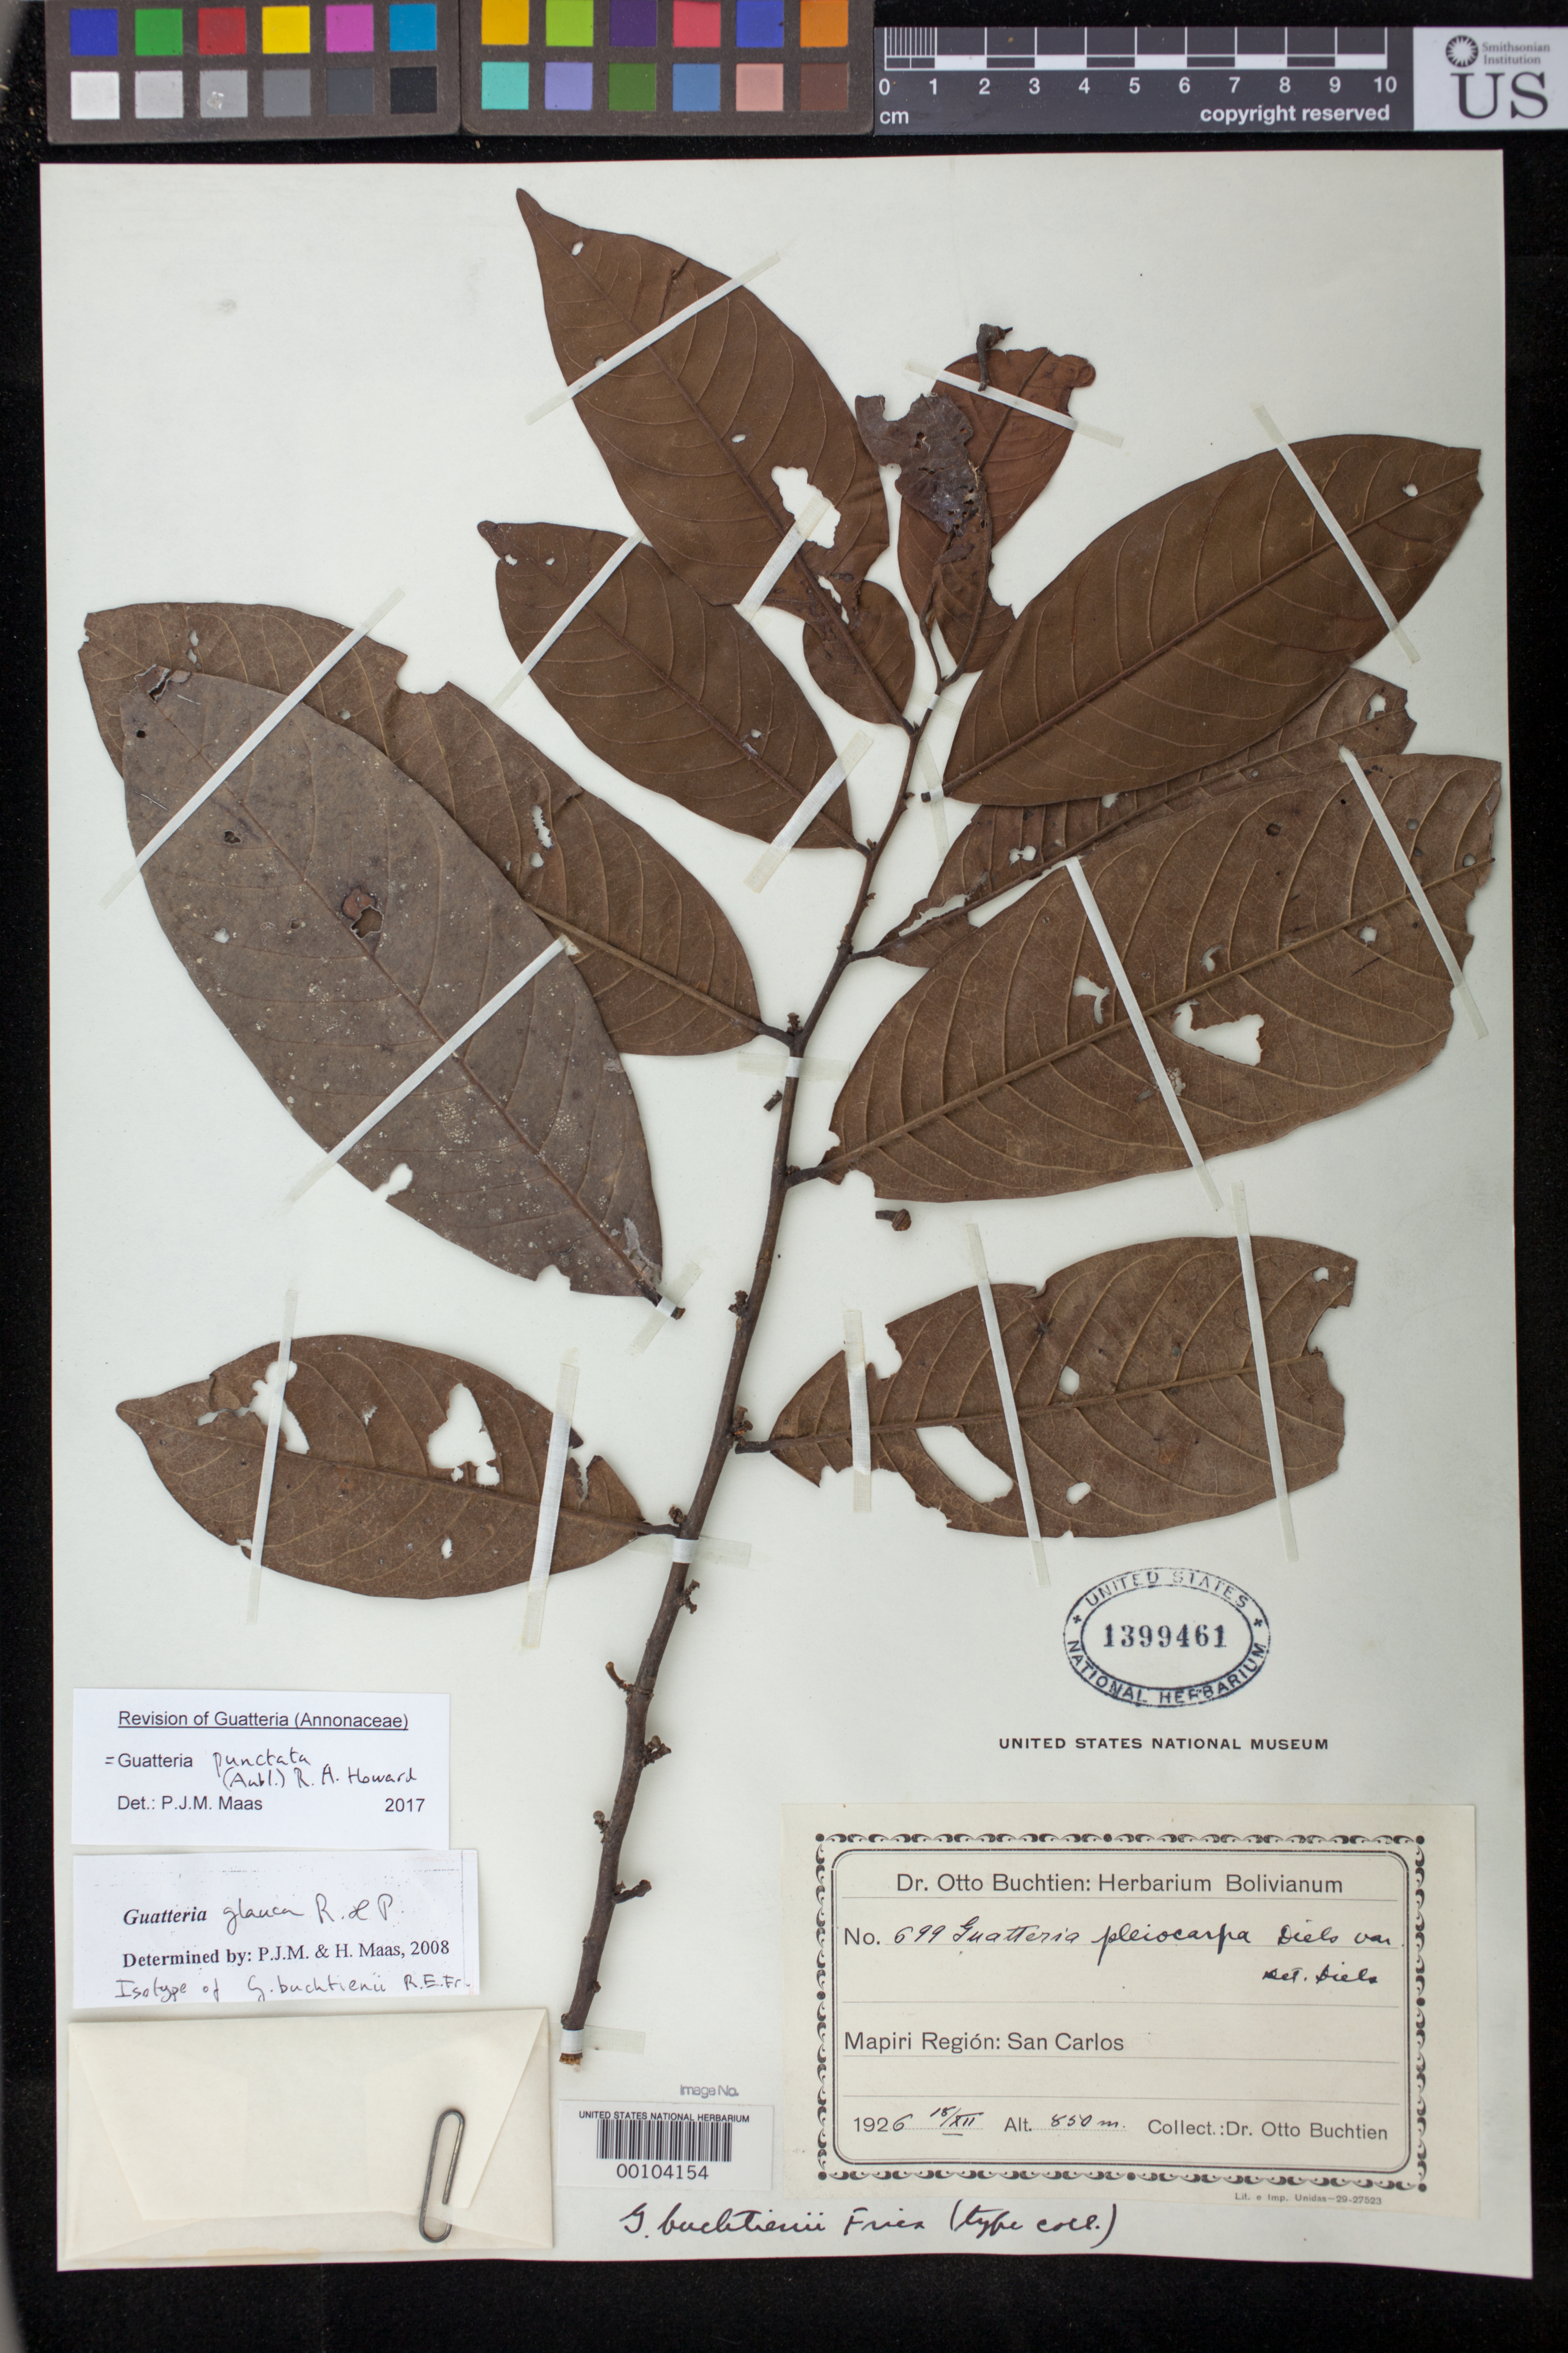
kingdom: Plantae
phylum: Tracheophyta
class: Magnoliopsida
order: Magnoliales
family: Annonaceae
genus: Guatteria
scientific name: Guatteria buchtienii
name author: R.E. Fr.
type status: Isotype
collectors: O. Buchtien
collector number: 699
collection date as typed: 15 Dec 1925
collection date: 1925-12-15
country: Bolivia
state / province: La Paz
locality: Mapiri region, San Carlos.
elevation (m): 850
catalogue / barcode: US 1399461